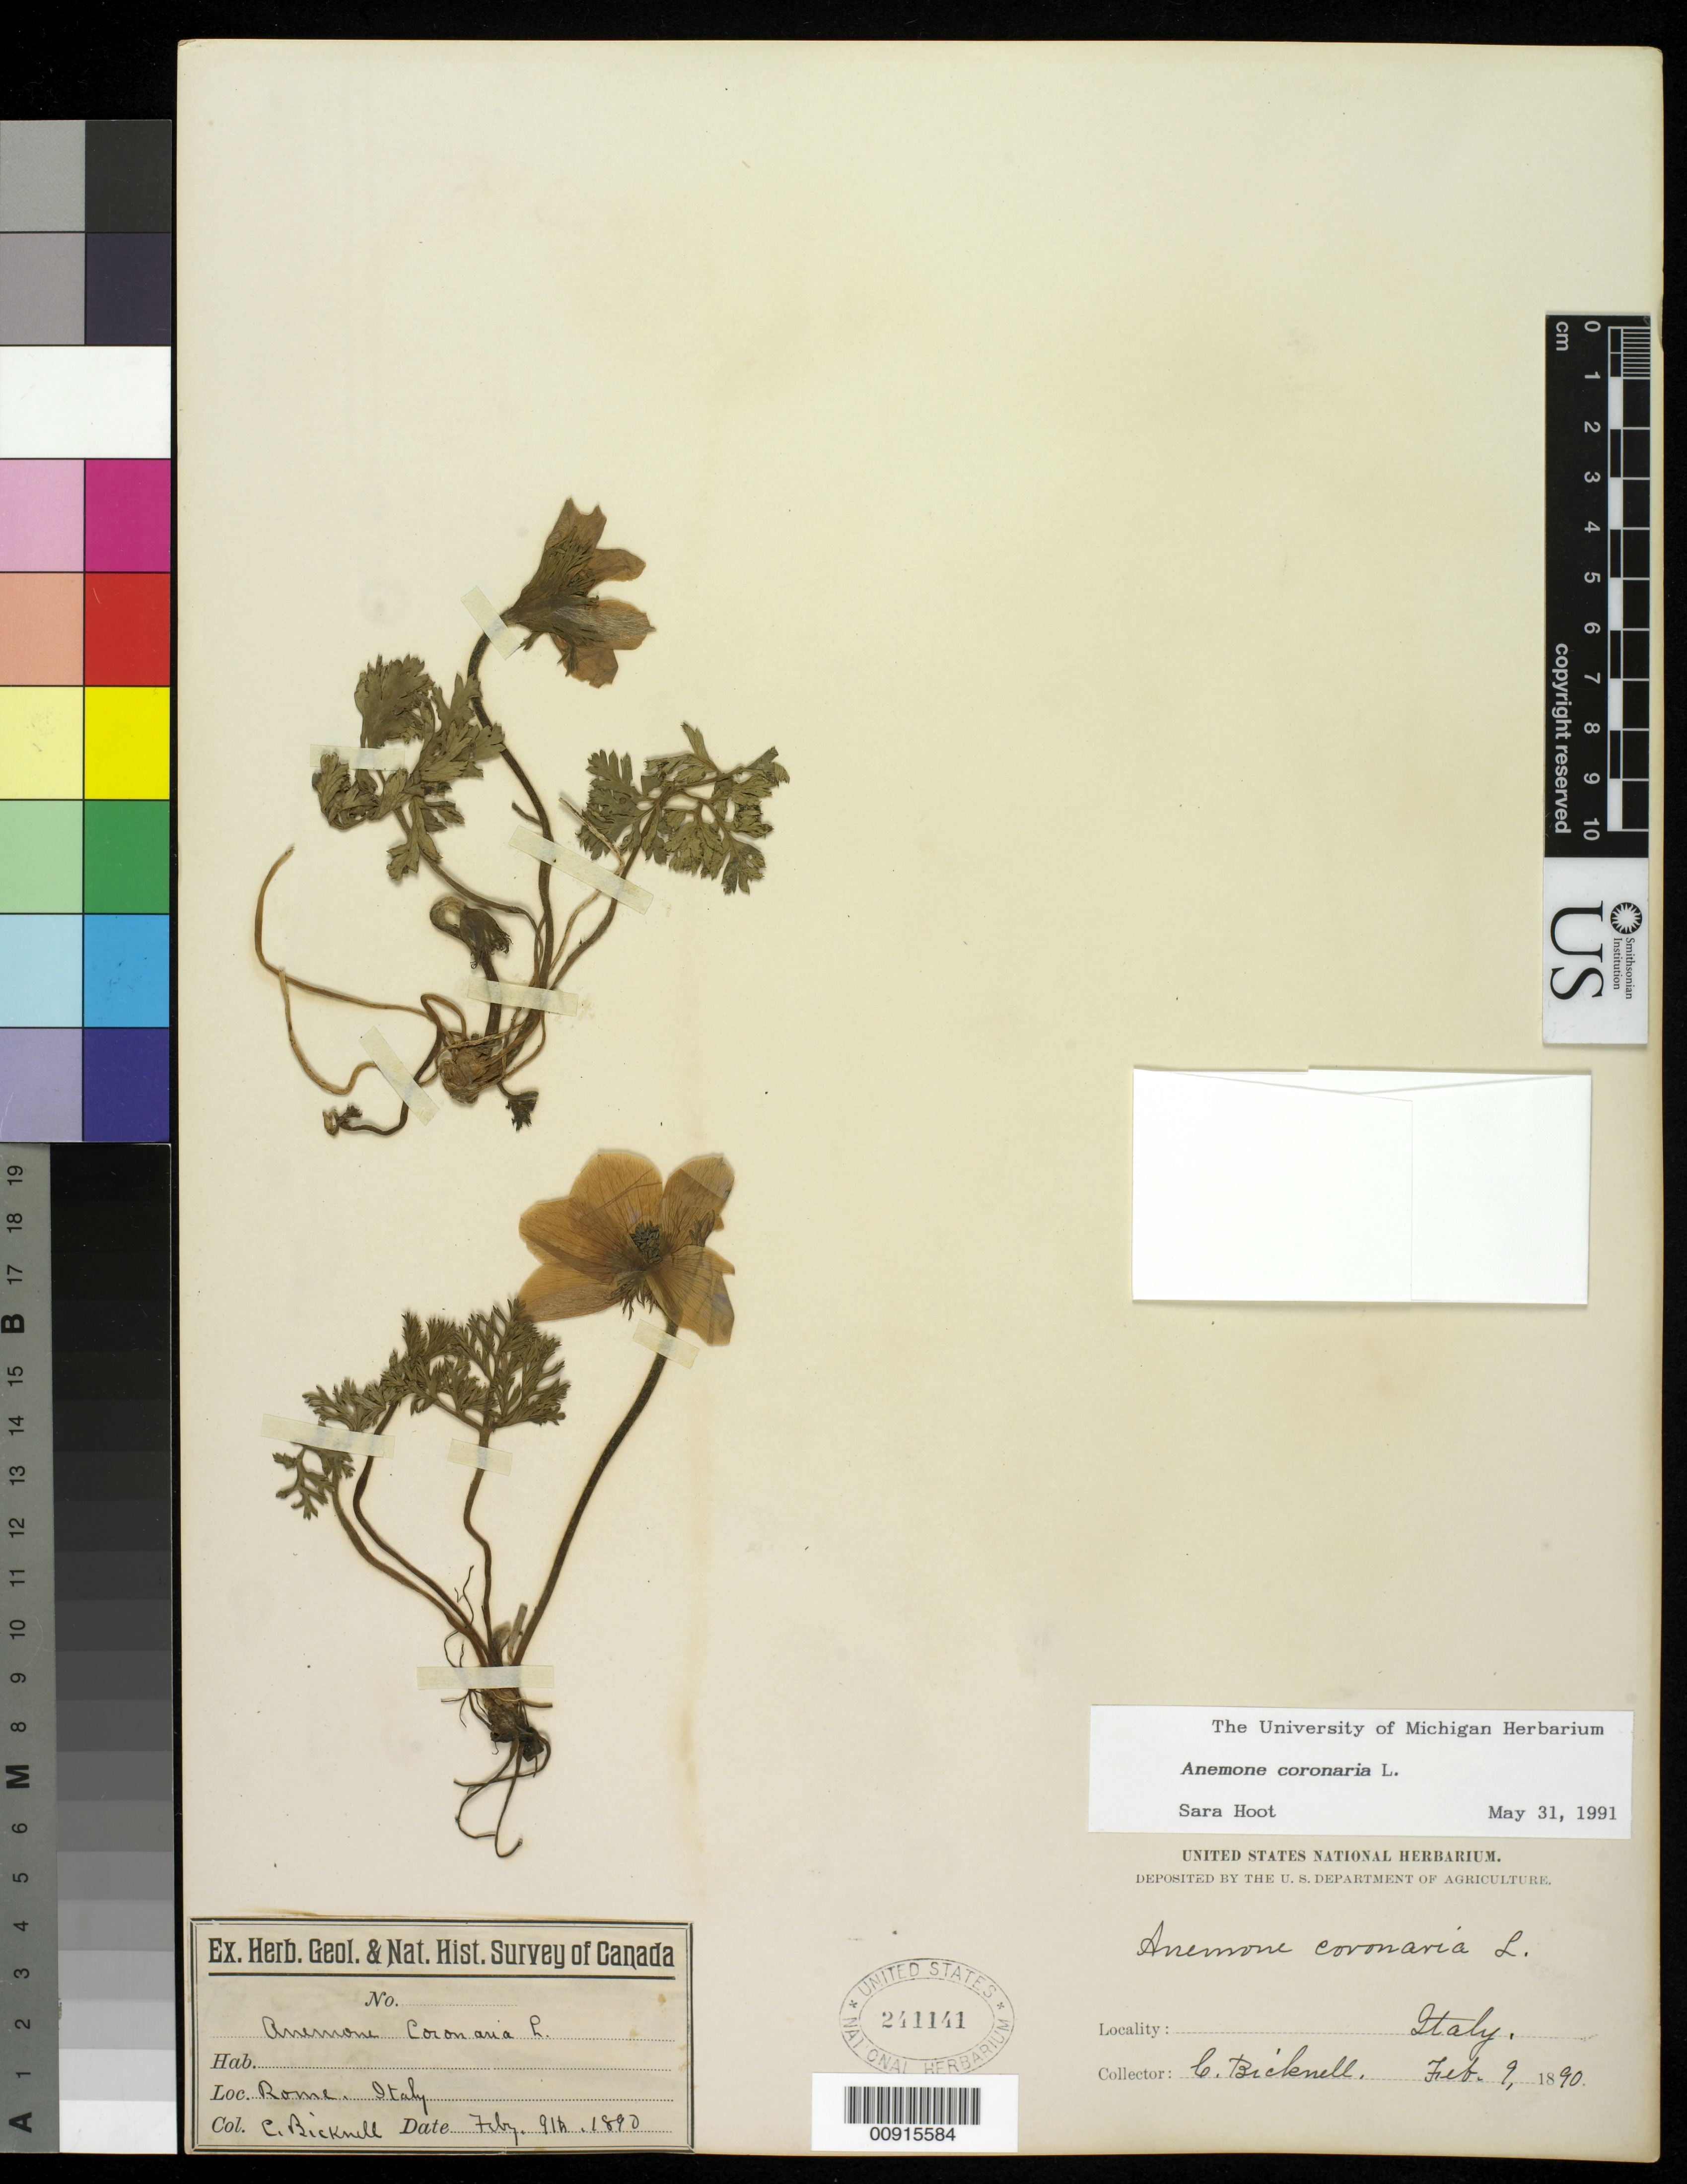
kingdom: Plantae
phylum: Tracheophyta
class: Magnoliopsida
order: Ranunculales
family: Ranunculaceae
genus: Anemone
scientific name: Anemone coronaria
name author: L.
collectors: C. Bicknell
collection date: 1890-02-09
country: Italy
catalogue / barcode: US 241141